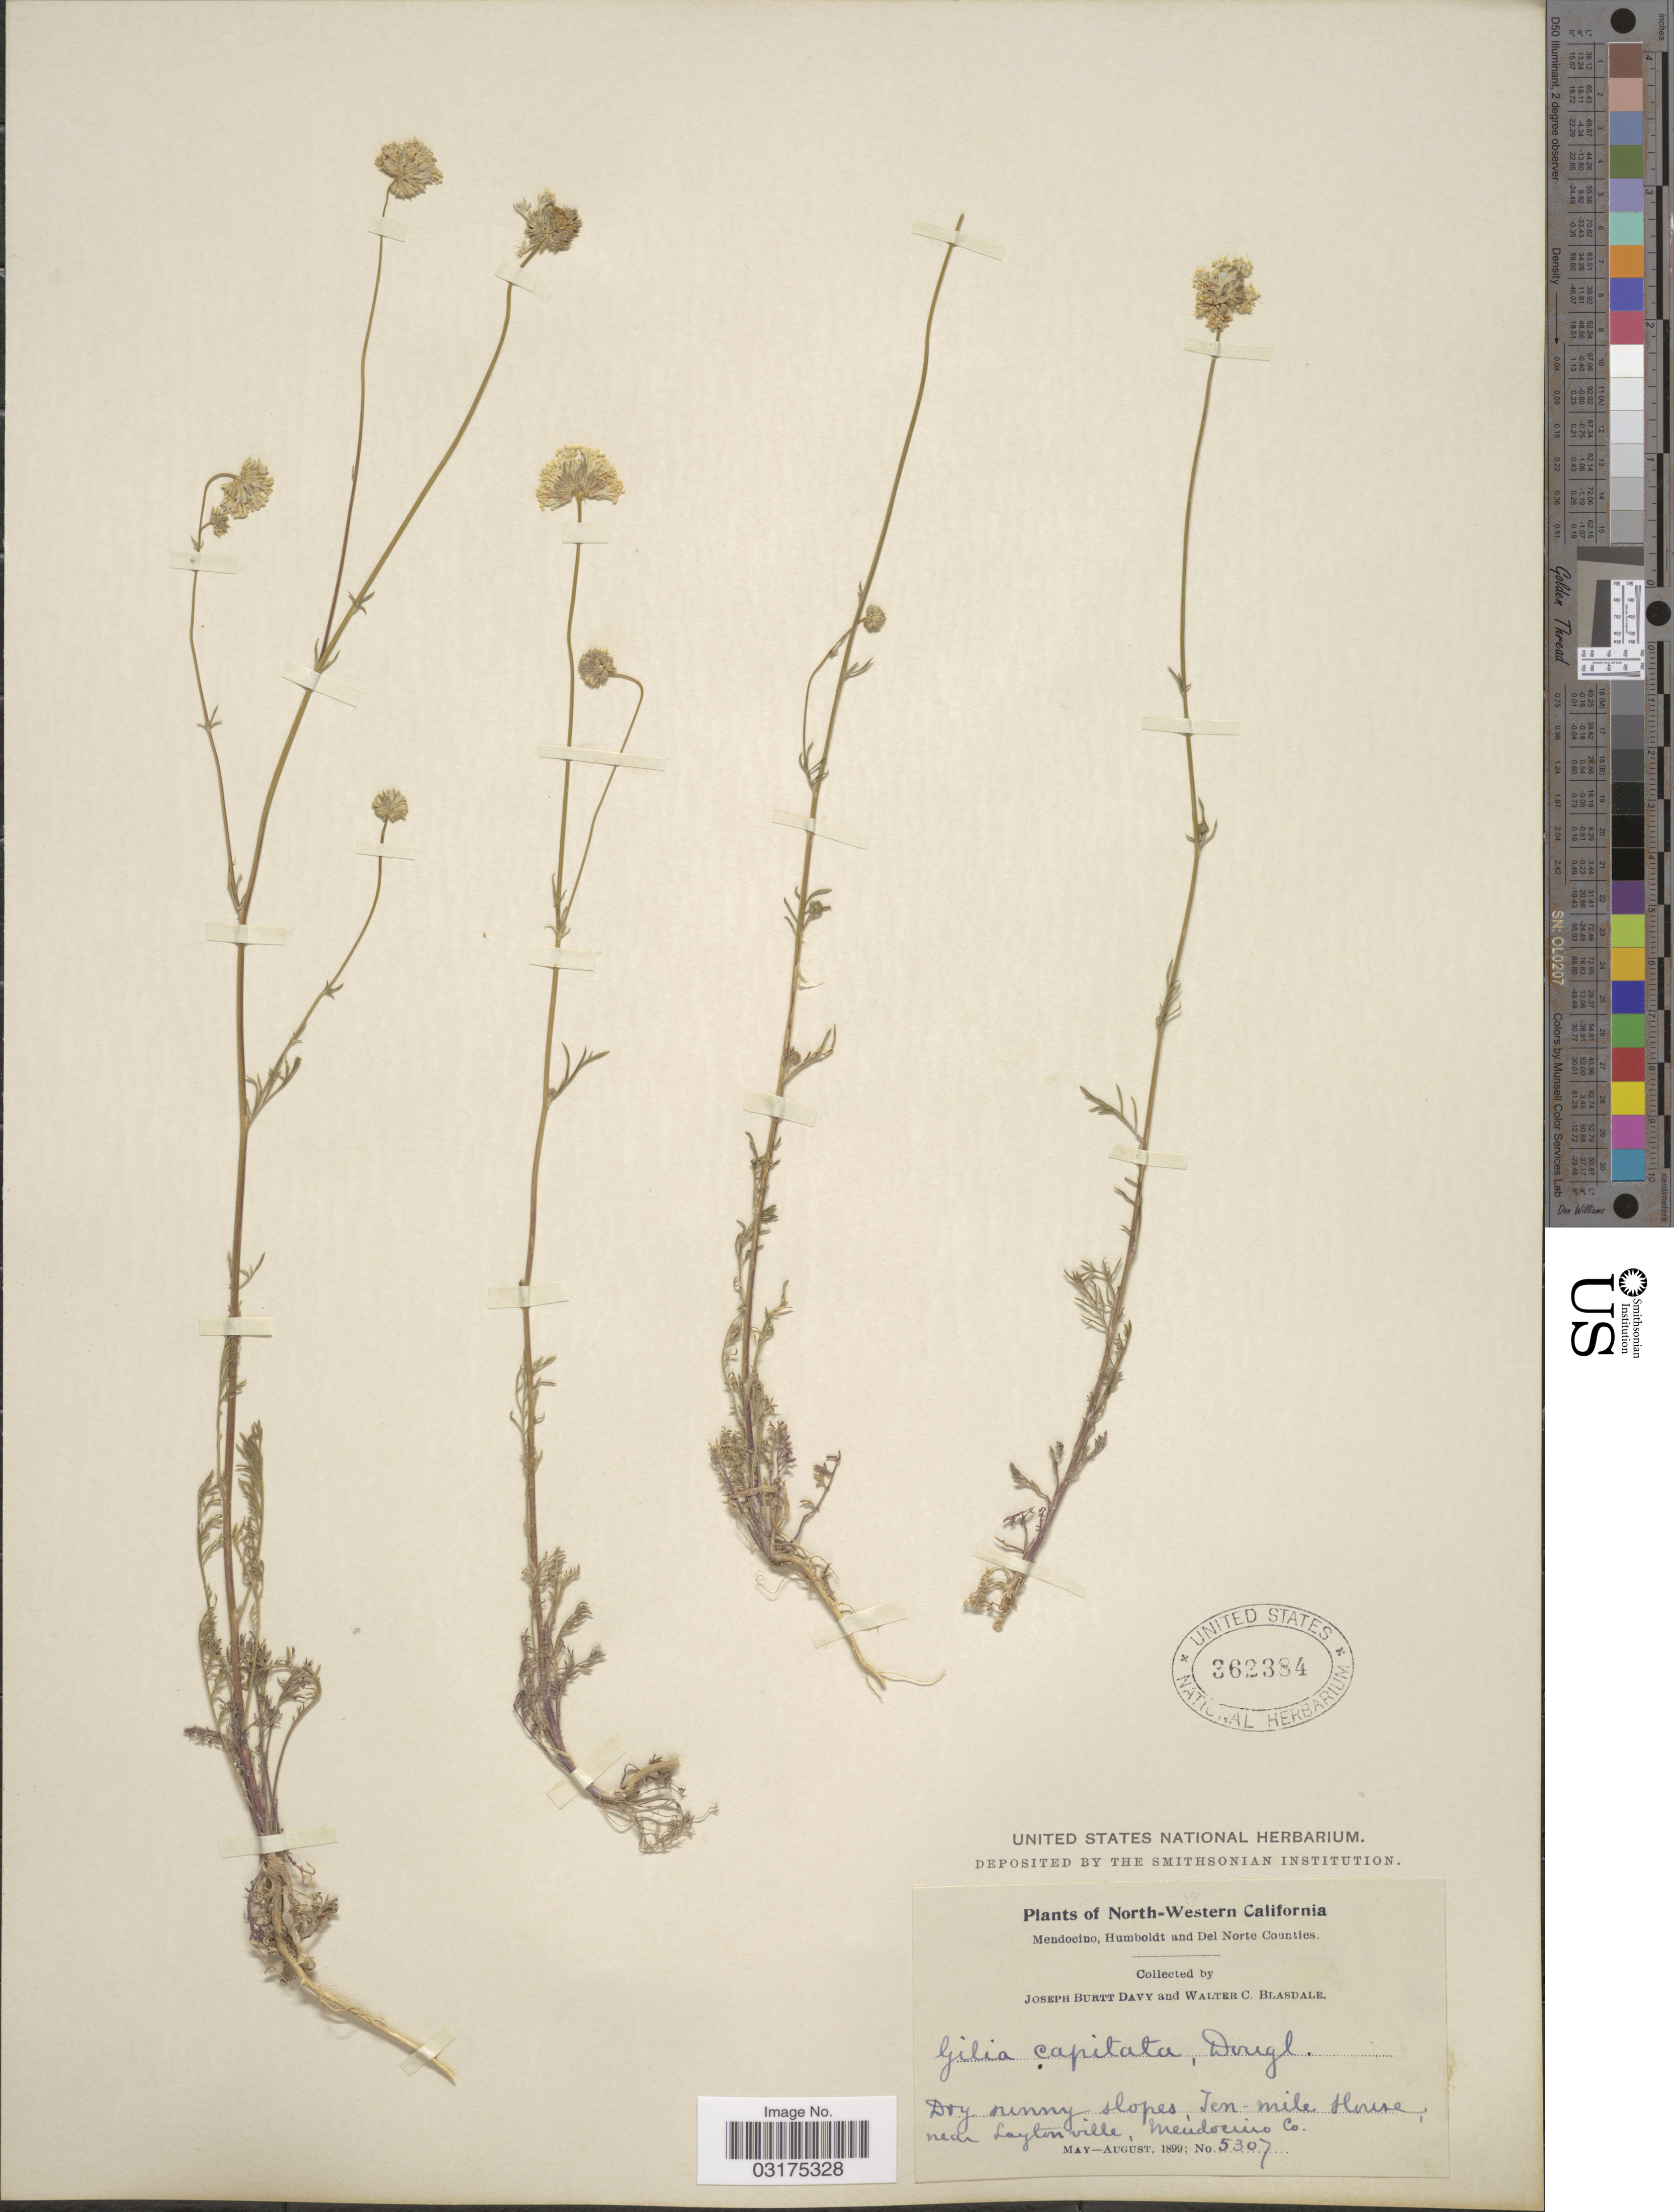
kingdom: Plantae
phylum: Tracheophyta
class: Magnoliopsida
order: Ericales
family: Polemoniaceae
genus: Gilia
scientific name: Gilia capitata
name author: Sims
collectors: J. Burtt Davy & W. Blasdale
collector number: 5307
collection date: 1899-05/1899-08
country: United States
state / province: California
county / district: Mendocino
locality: North-Western California, Mendocino, Humboldt and Del Norte Counties, Ten-mile House near Laytonville, Mendocino Co.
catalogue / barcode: US 362384